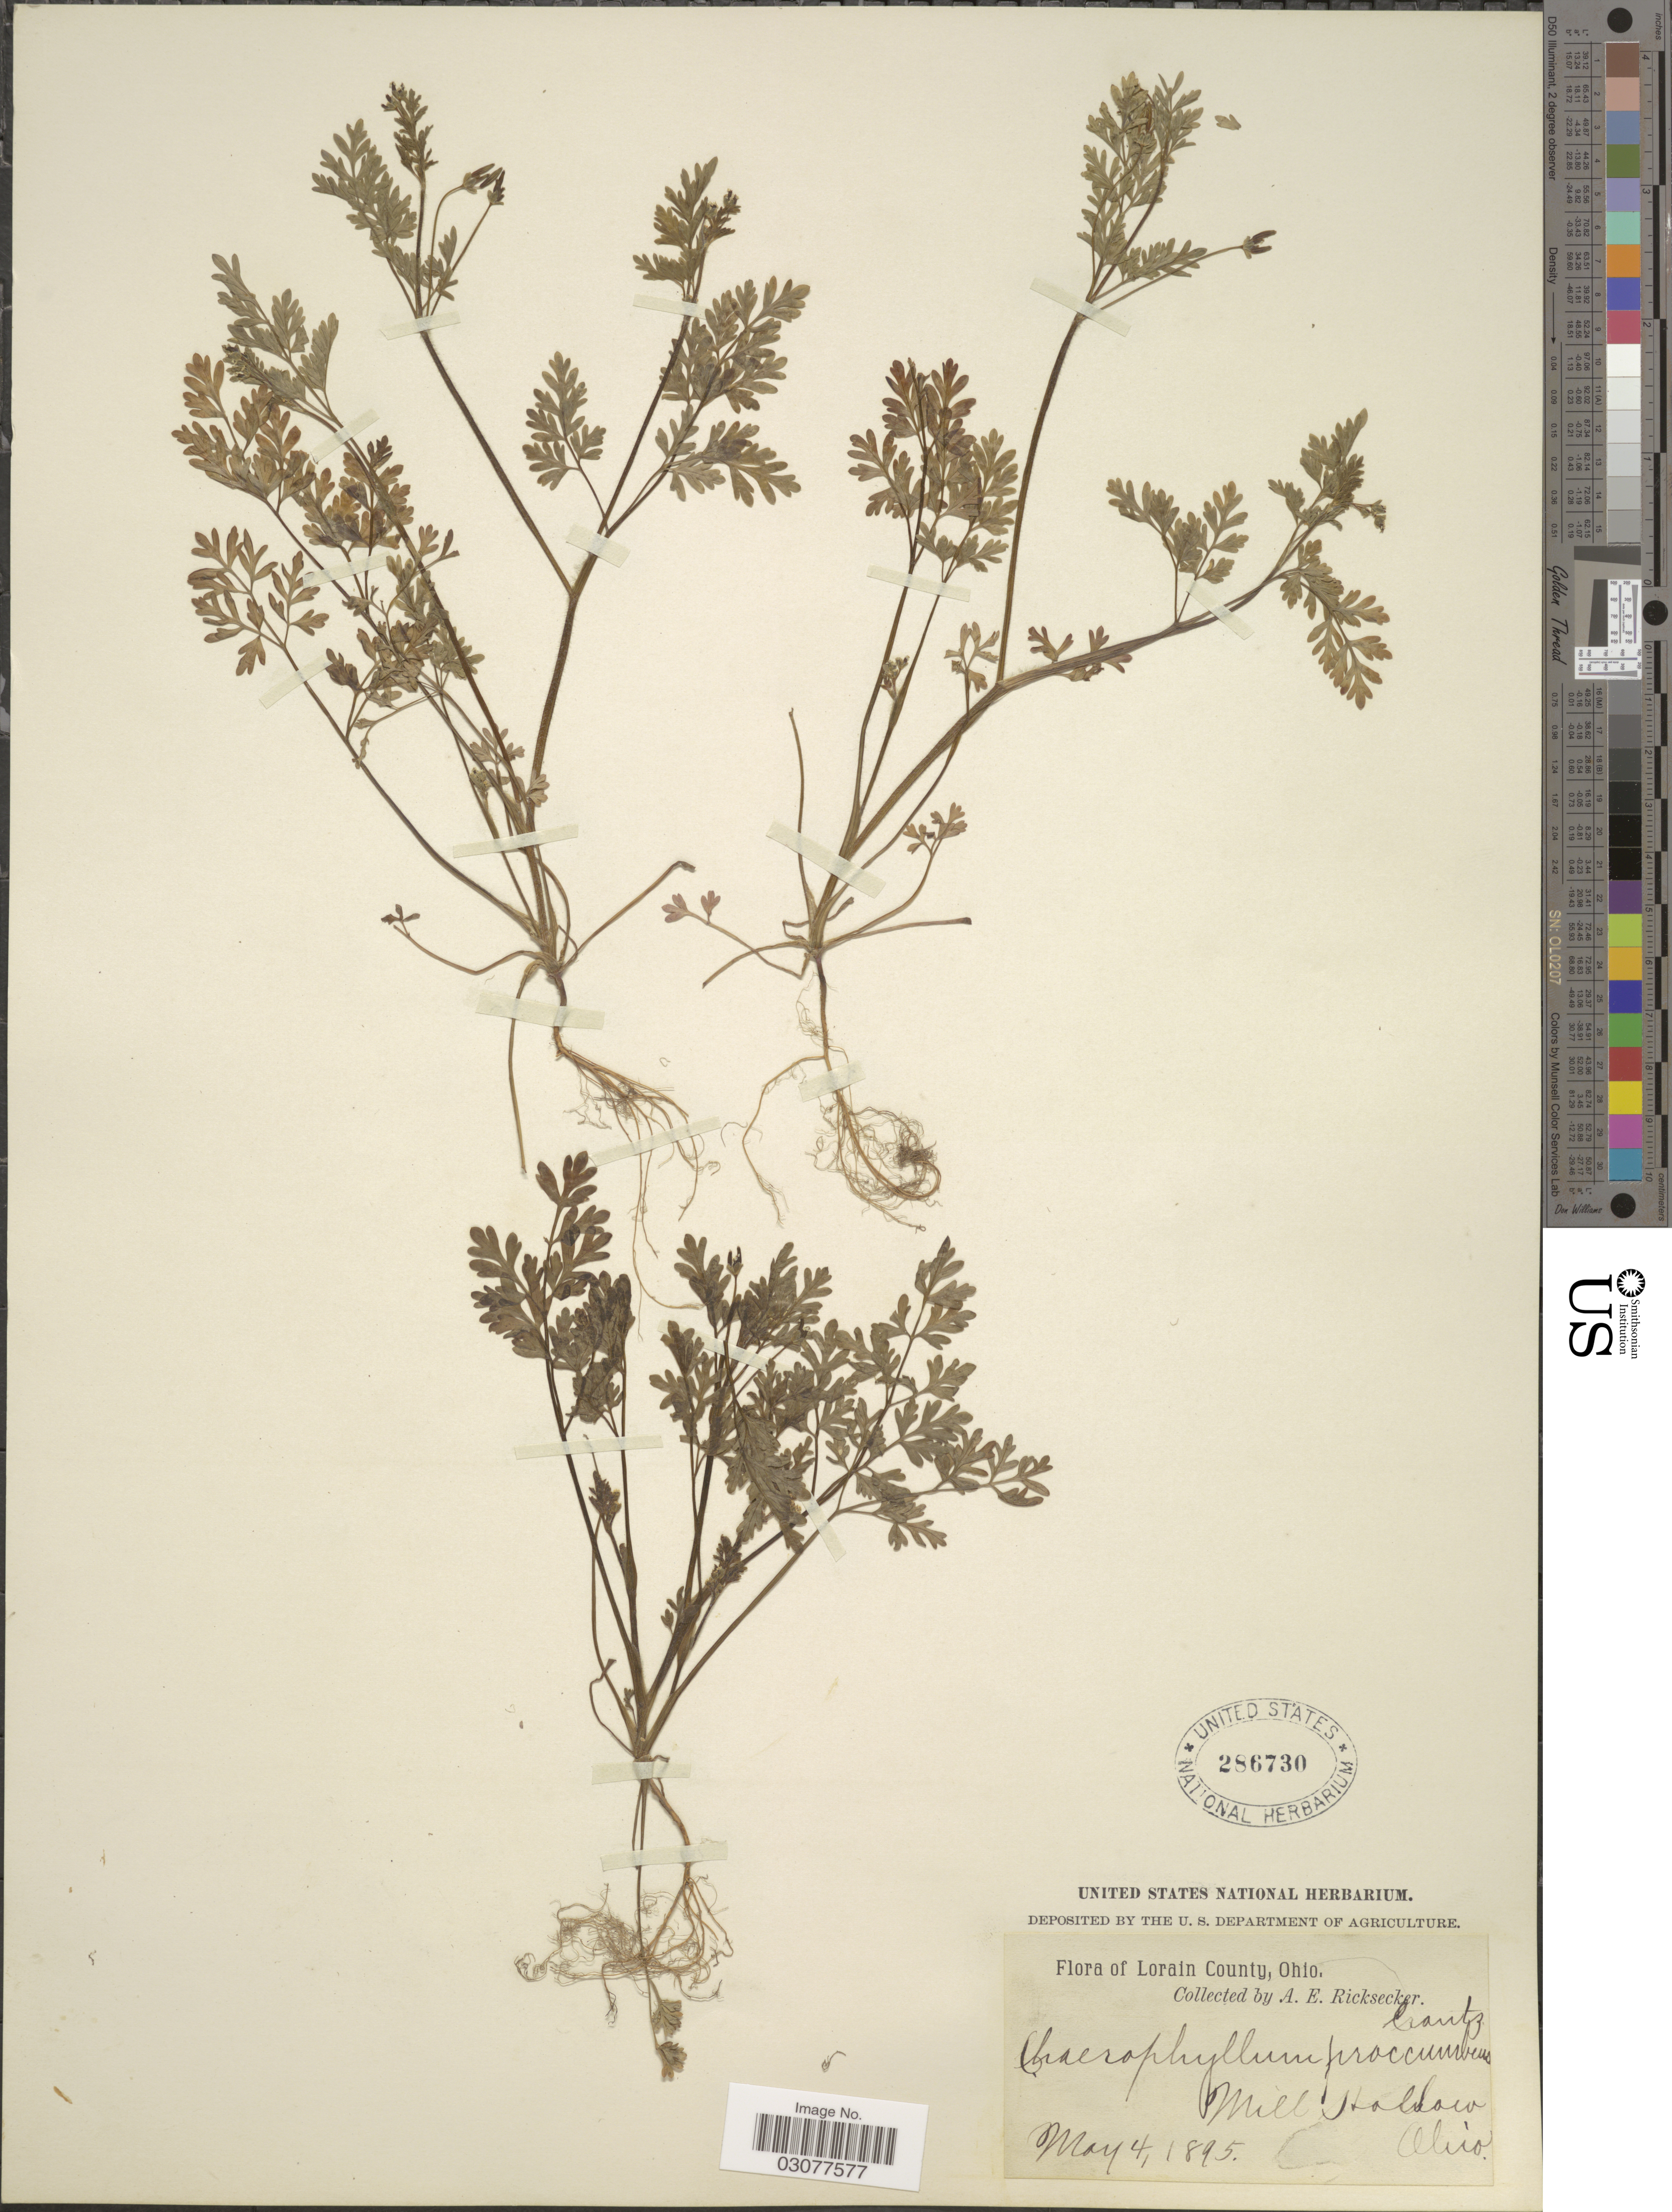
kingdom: Plantae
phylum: Tracheophyta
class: Magnoliopsida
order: Apiales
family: Apiaceae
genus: Chaerophyllum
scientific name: Chaerophyllum procumbens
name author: (L.) Crantz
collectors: A. E. Ricksecker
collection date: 1895-05-04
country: United States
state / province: Ohio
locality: Lorain County, Mill Hollow.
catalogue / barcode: US 286730